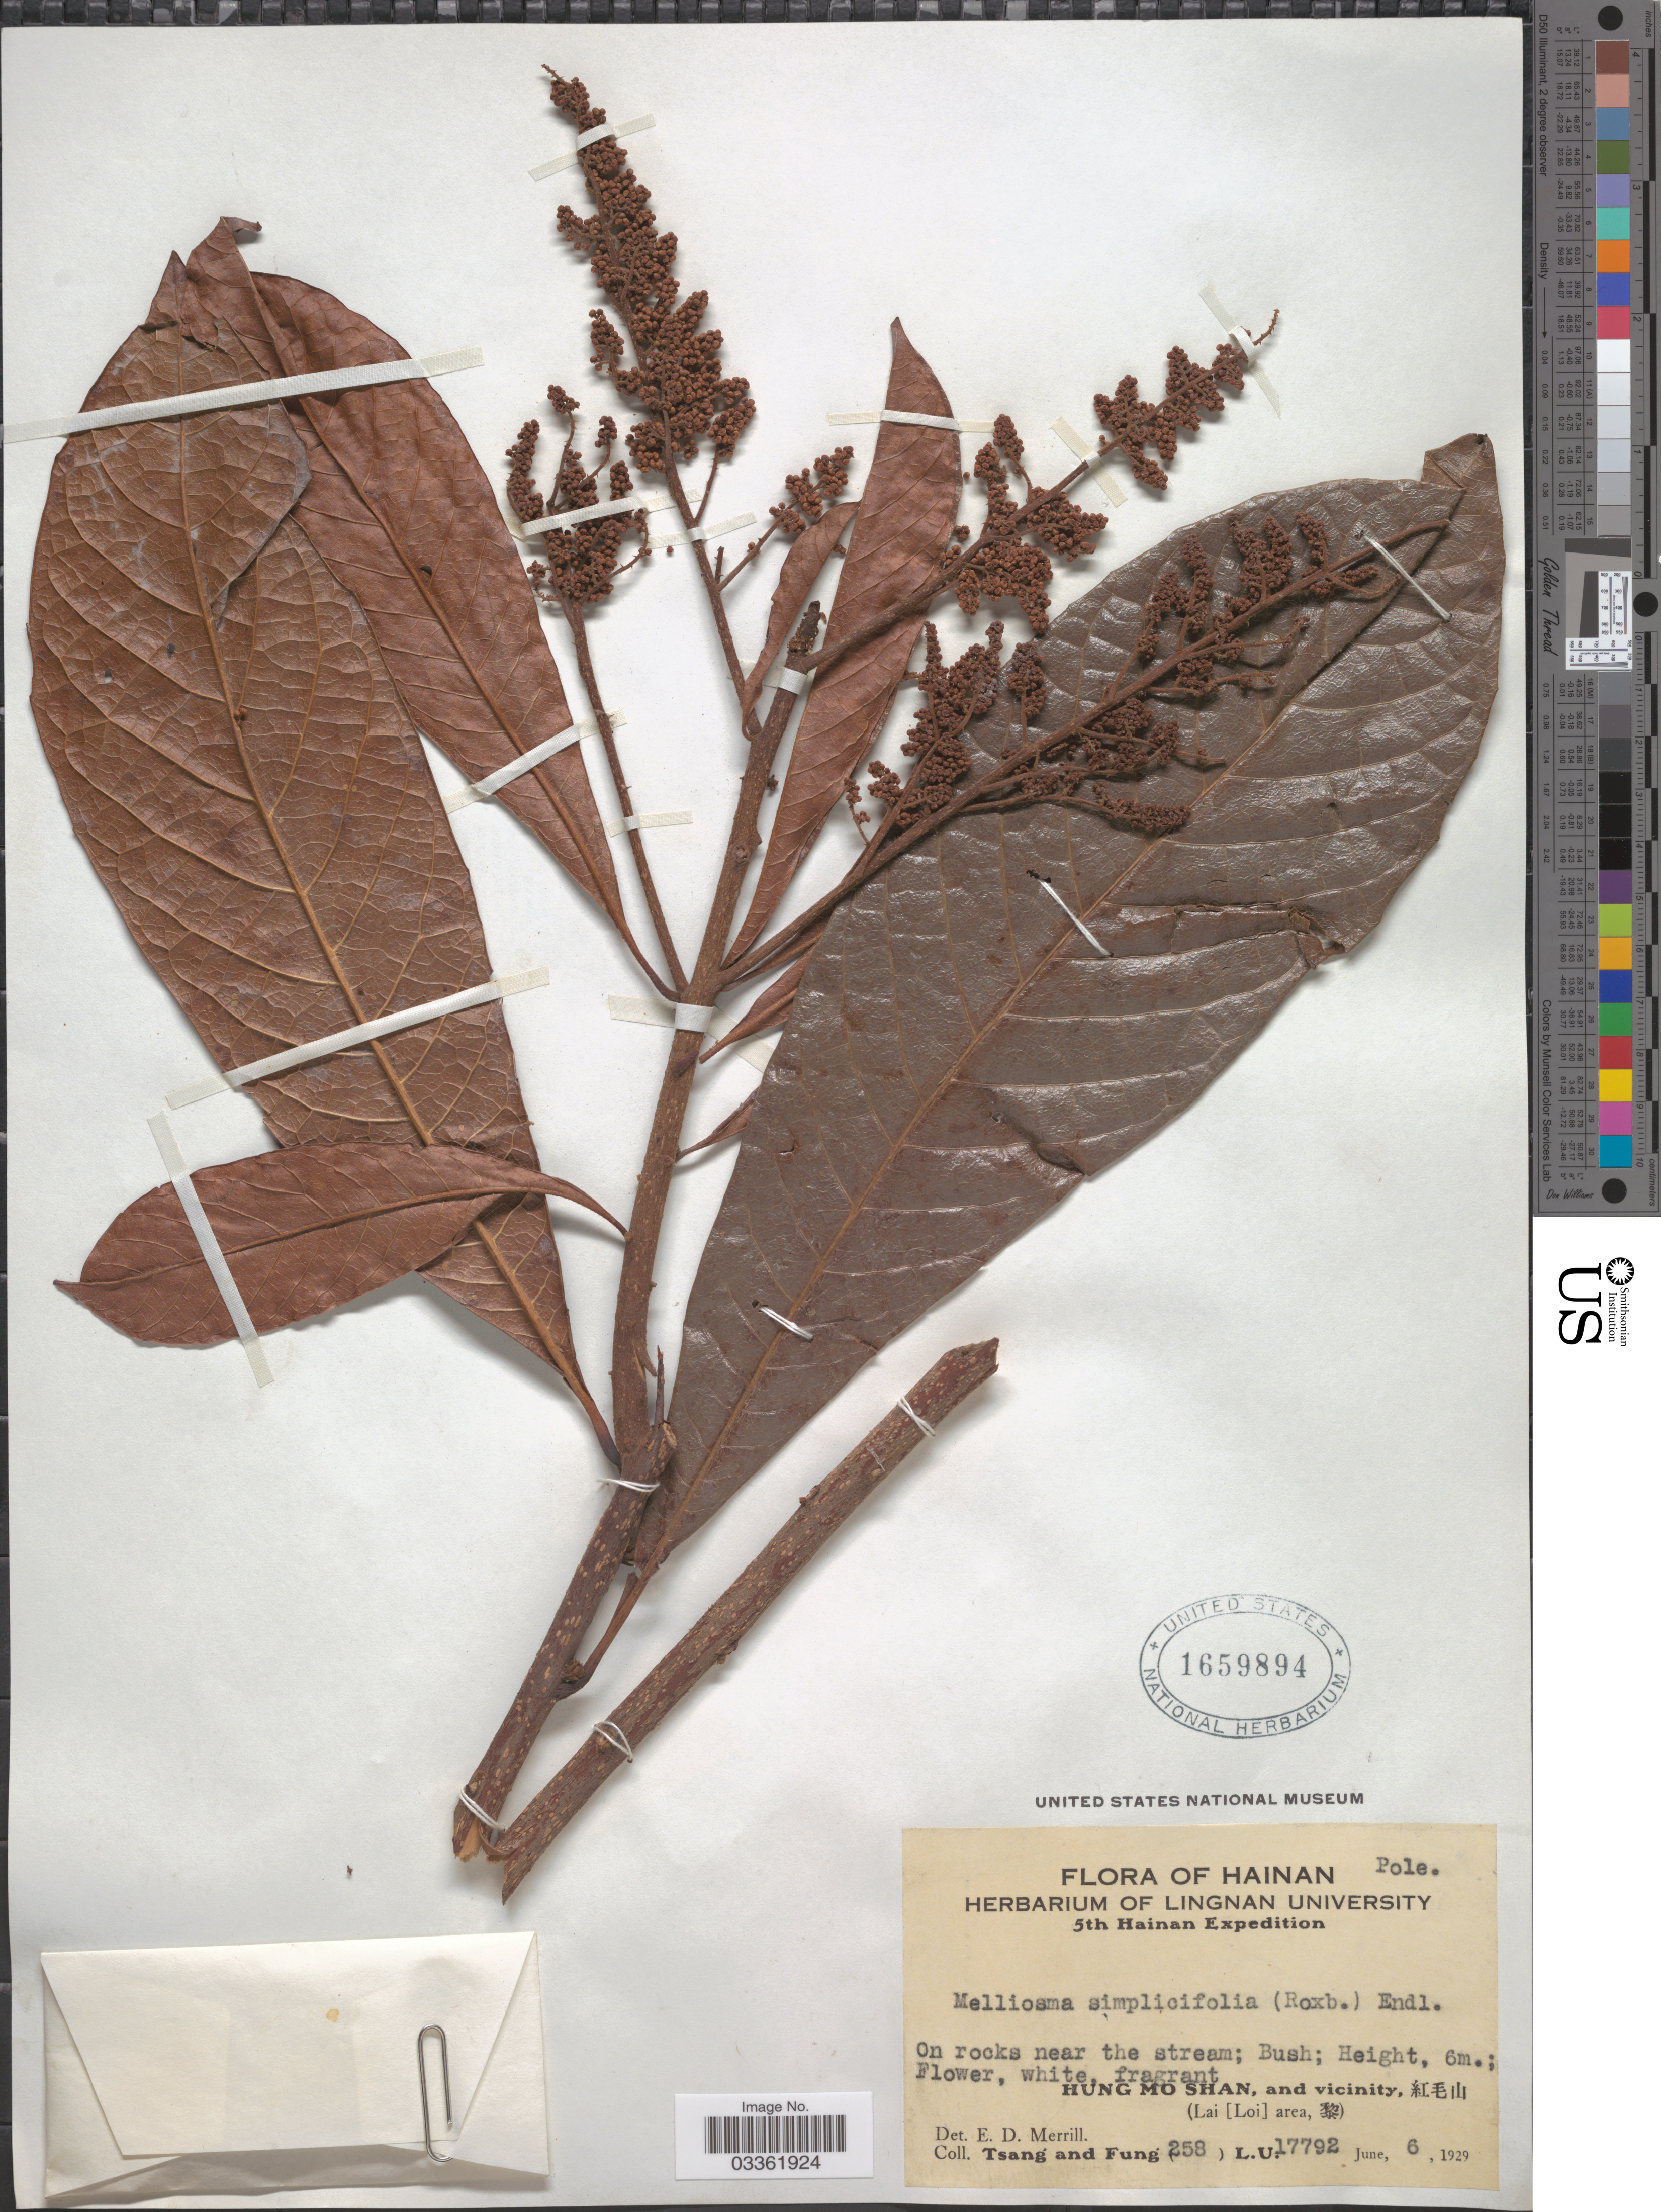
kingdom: Plantae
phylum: Tracheophyta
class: Magnoliopsida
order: Proteales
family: Sabiaceae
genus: Meliosma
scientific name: Meliosma simplicifolia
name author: (Roxb.) Walp.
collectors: -- Tsang & Fung, --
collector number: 258/L.U.17792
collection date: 1929-06-06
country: China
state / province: Hainan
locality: HuMo Shan, and vicinity, (Lai (Loi) area/ Li and Miao Autonomous Prefecture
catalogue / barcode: US 1659894